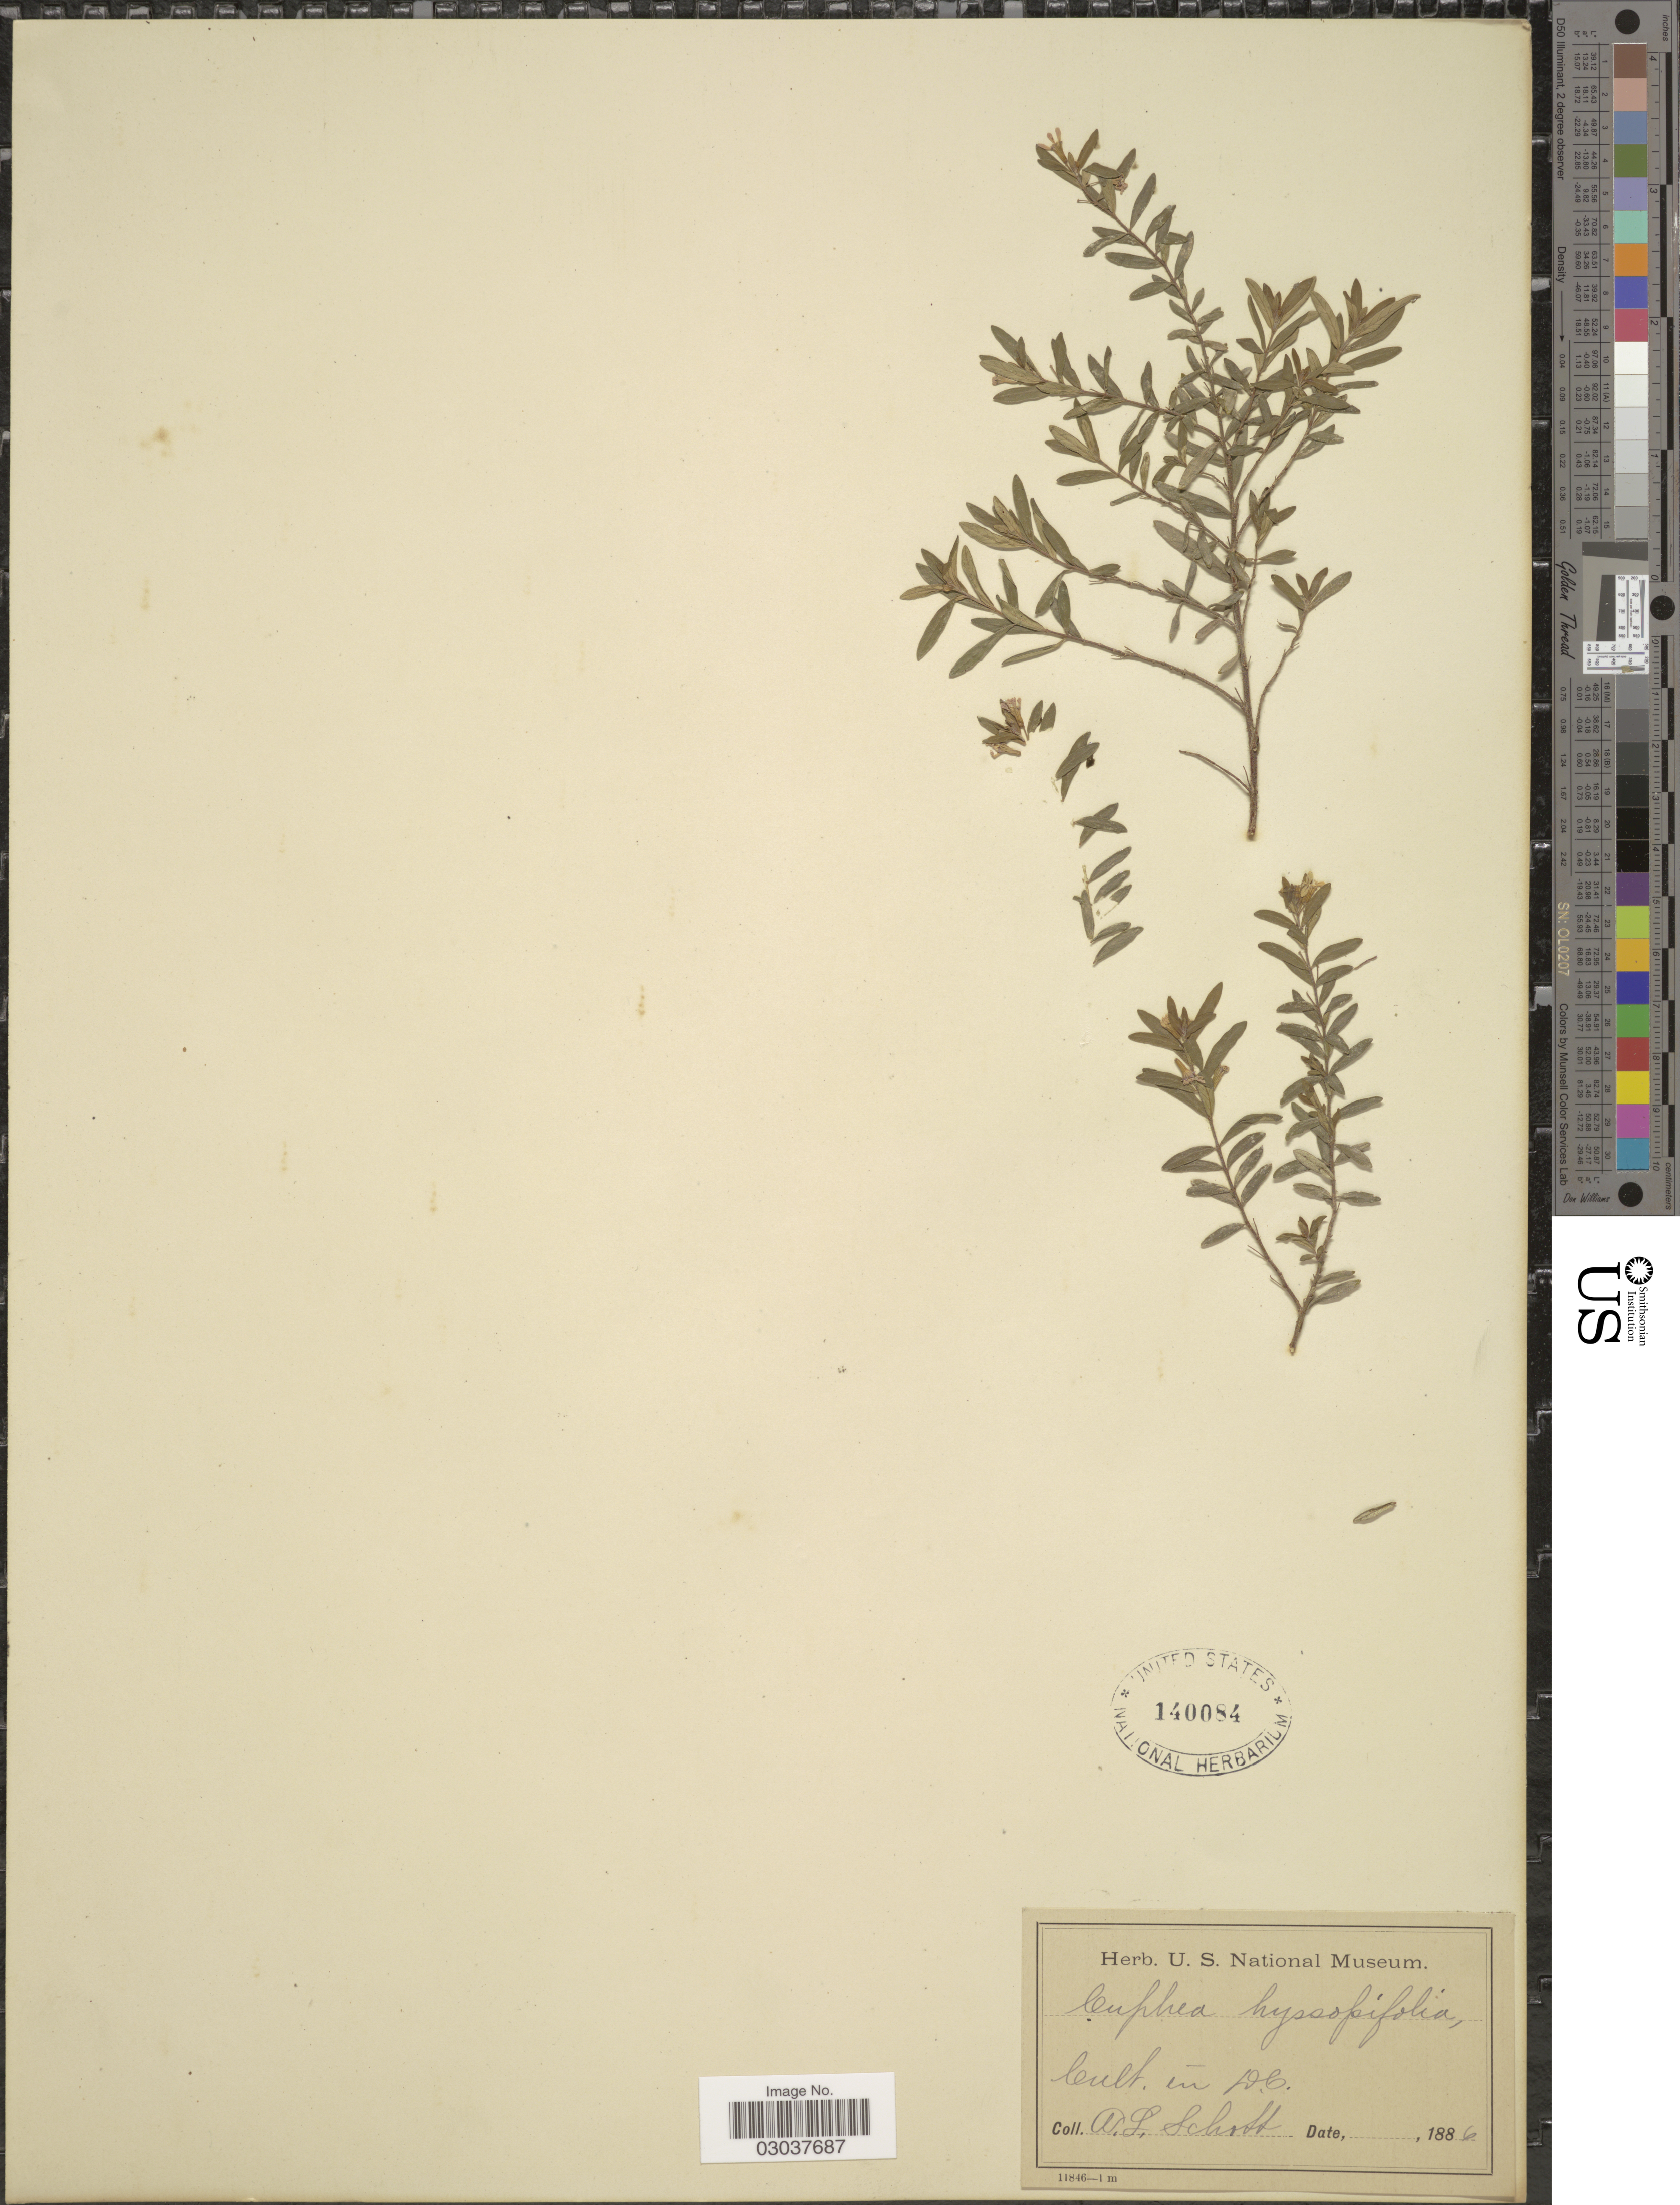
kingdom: Plantae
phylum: Tracheophyta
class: Magnoliopsida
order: Myrtales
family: Lythraceae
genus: Cuphea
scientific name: Cuphea hyssopifolia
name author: Kunth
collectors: A. L. Schott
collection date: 1886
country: United States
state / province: District of Columbia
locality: In D. C.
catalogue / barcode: US 140084